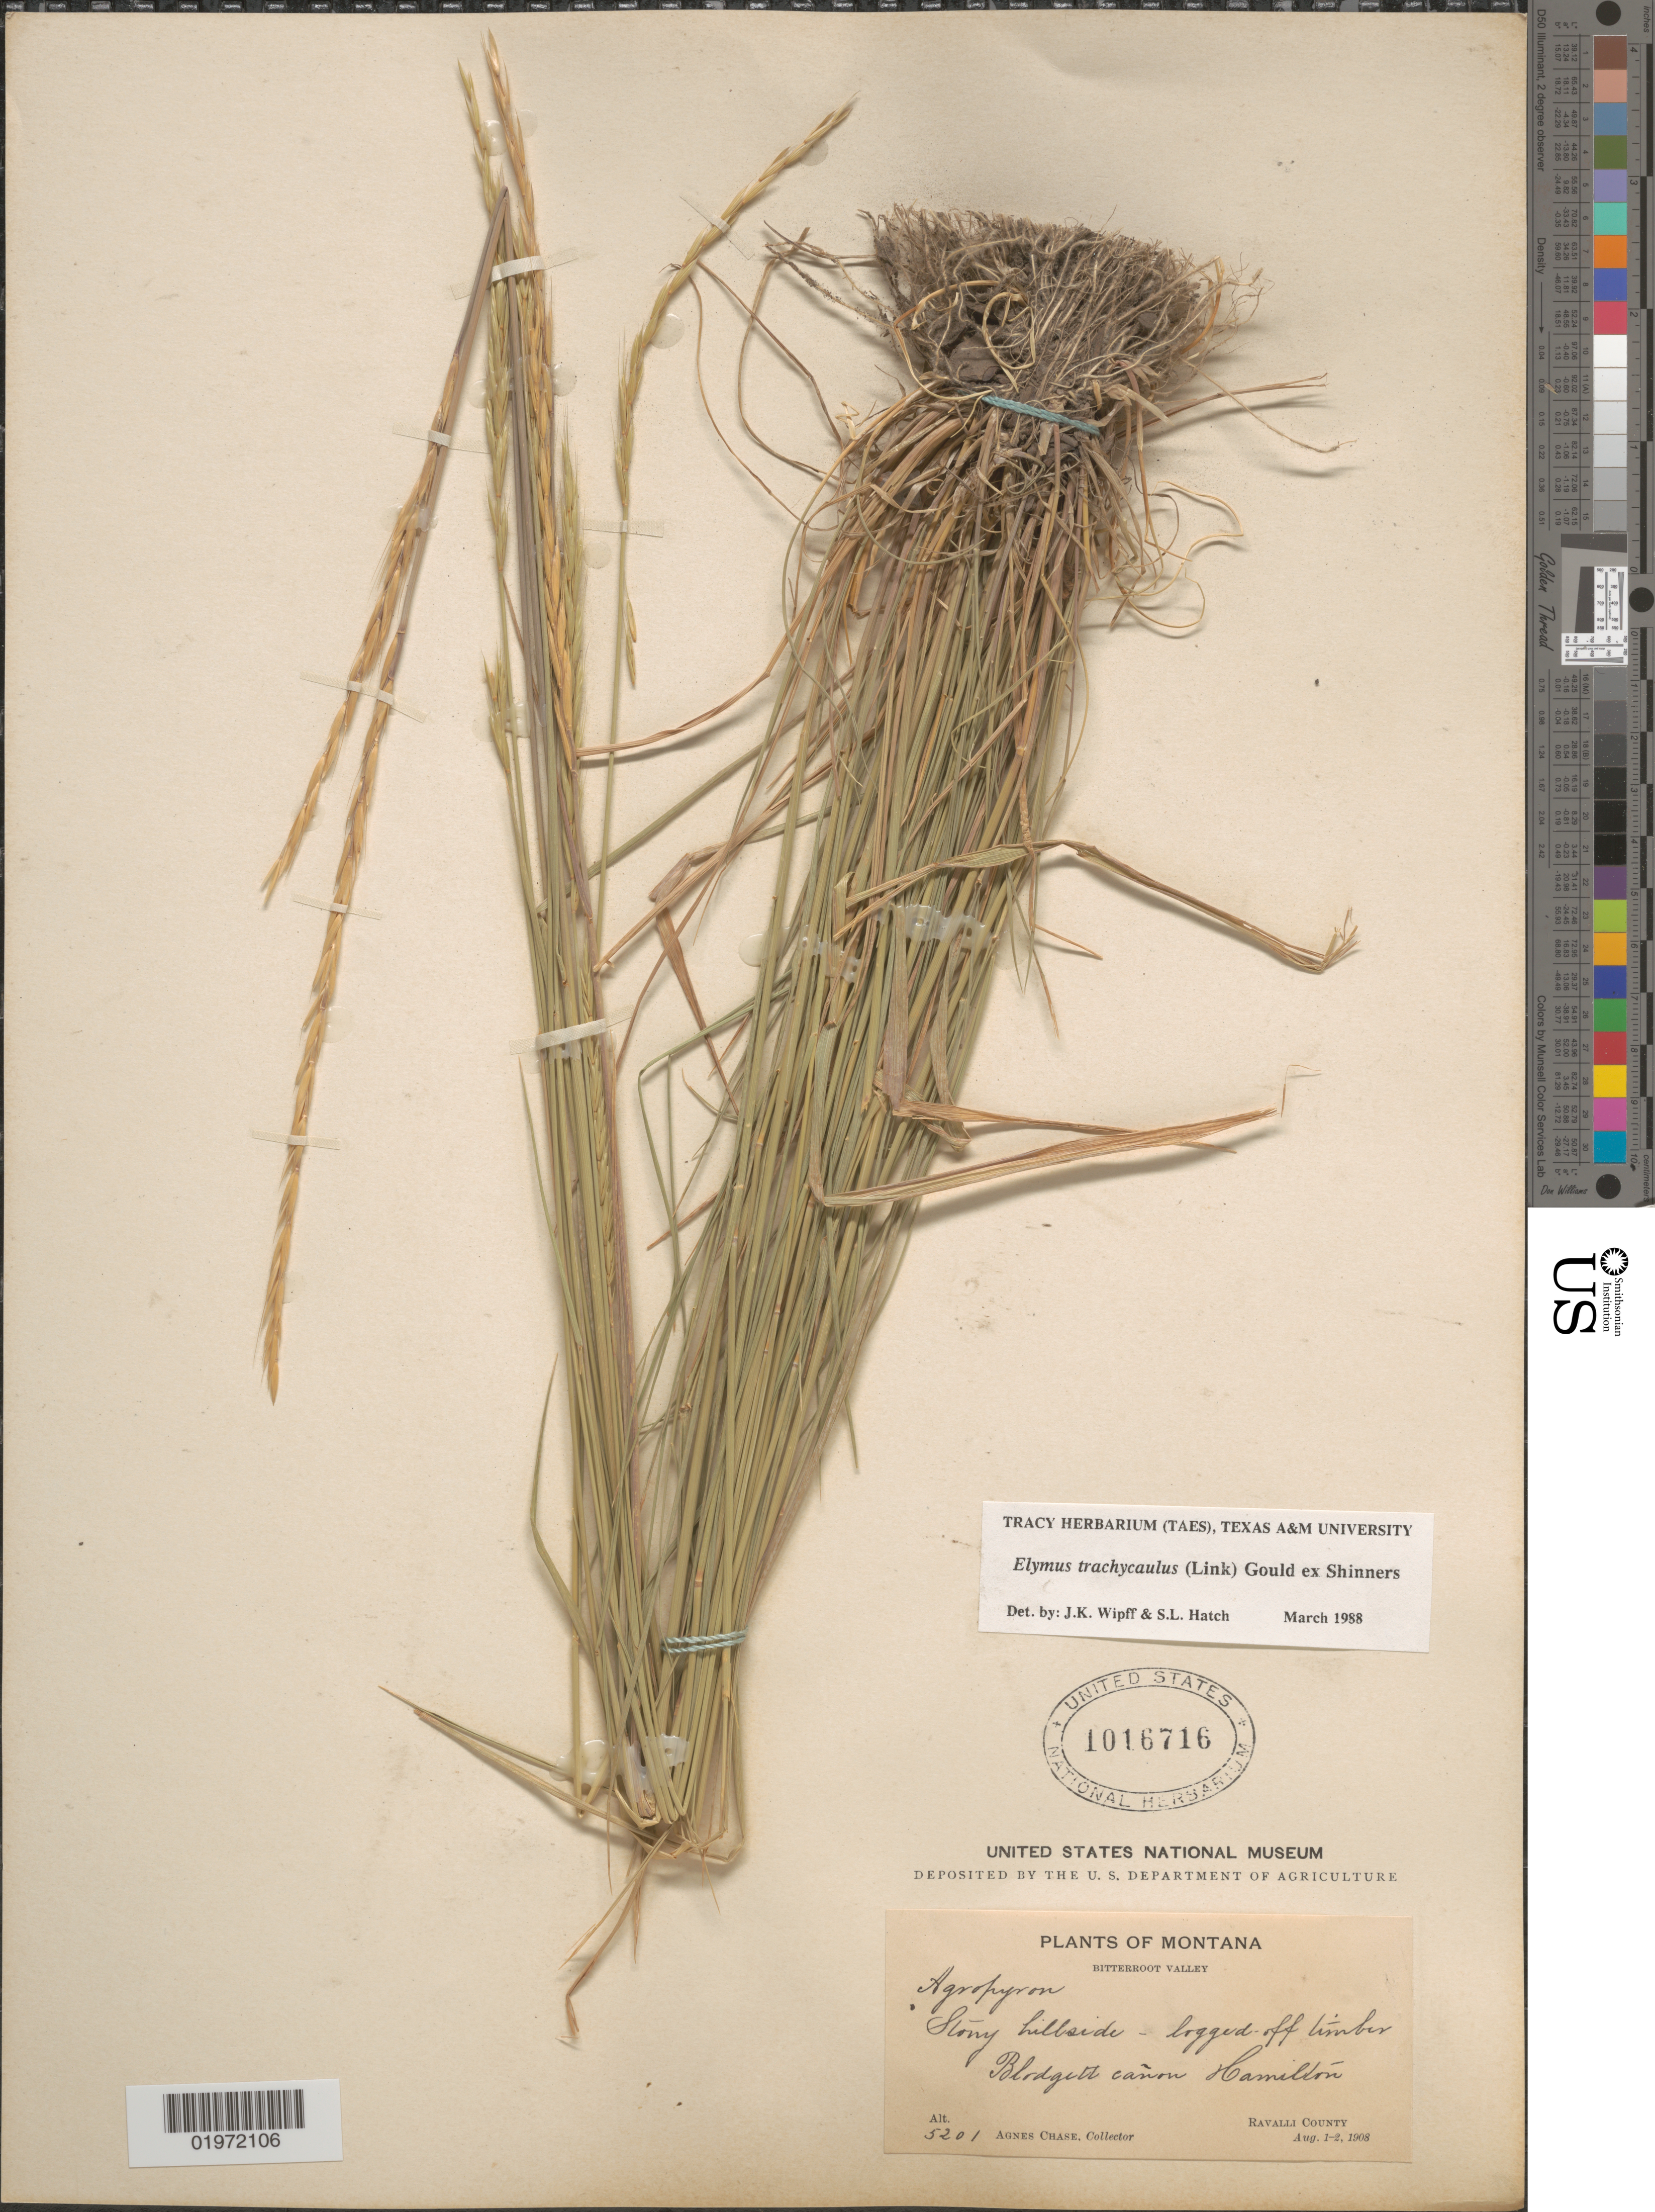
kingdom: Plantae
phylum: Tracheophyta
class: Liliopsida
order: Poales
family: Poaceae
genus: Elymus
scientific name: Elymus trachycaulus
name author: (Link) Gould ex Shinners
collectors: A. Chase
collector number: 5201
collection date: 1908-08-01/1908-08-02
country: United States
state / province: Montana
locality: Bitterroot Valley. Blodgett cañon Hamilton. Ravalli County.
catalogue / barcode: US 1016716